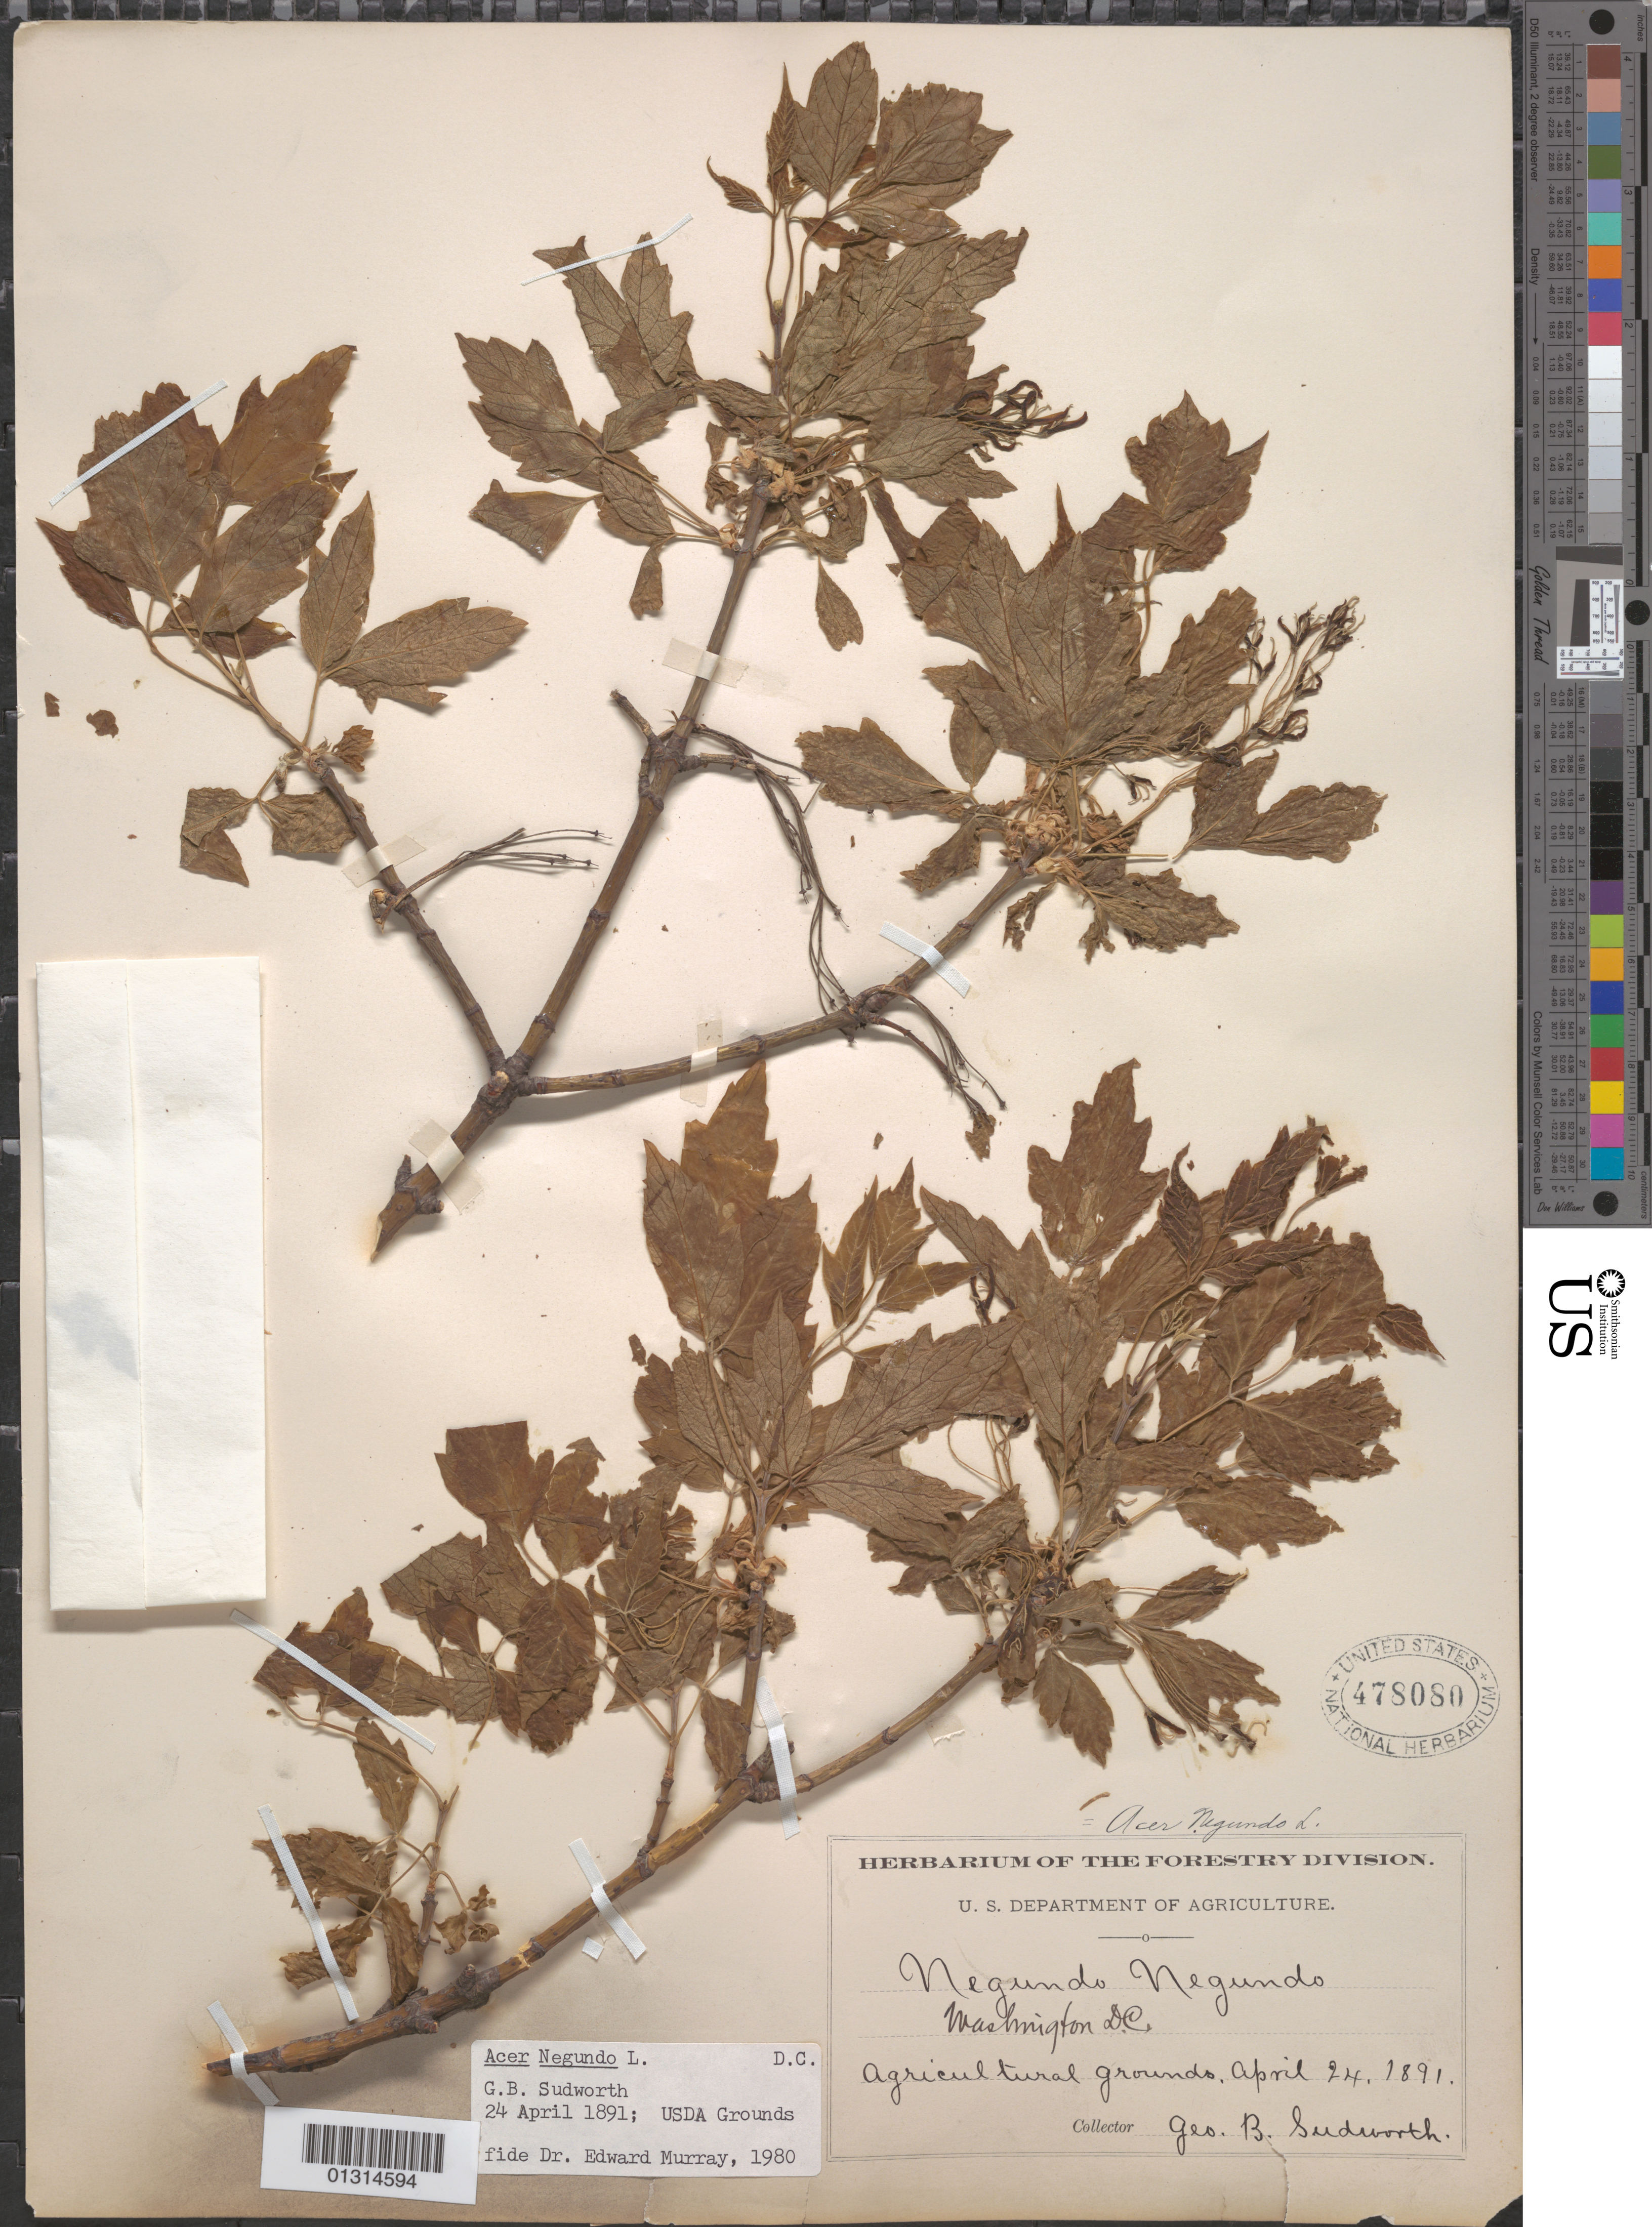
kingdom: Plantae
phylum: Tracheophyta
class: Magnoliopsida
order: Sapindales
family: Sapindaceae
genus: Acer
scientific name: Acer negundo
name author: L.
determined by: Murray, Edward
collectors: G. B. Sudworth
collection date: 1891-04-24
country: United States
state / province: District of Columbia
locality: Agrcultural grounds.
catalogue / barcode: US 478080